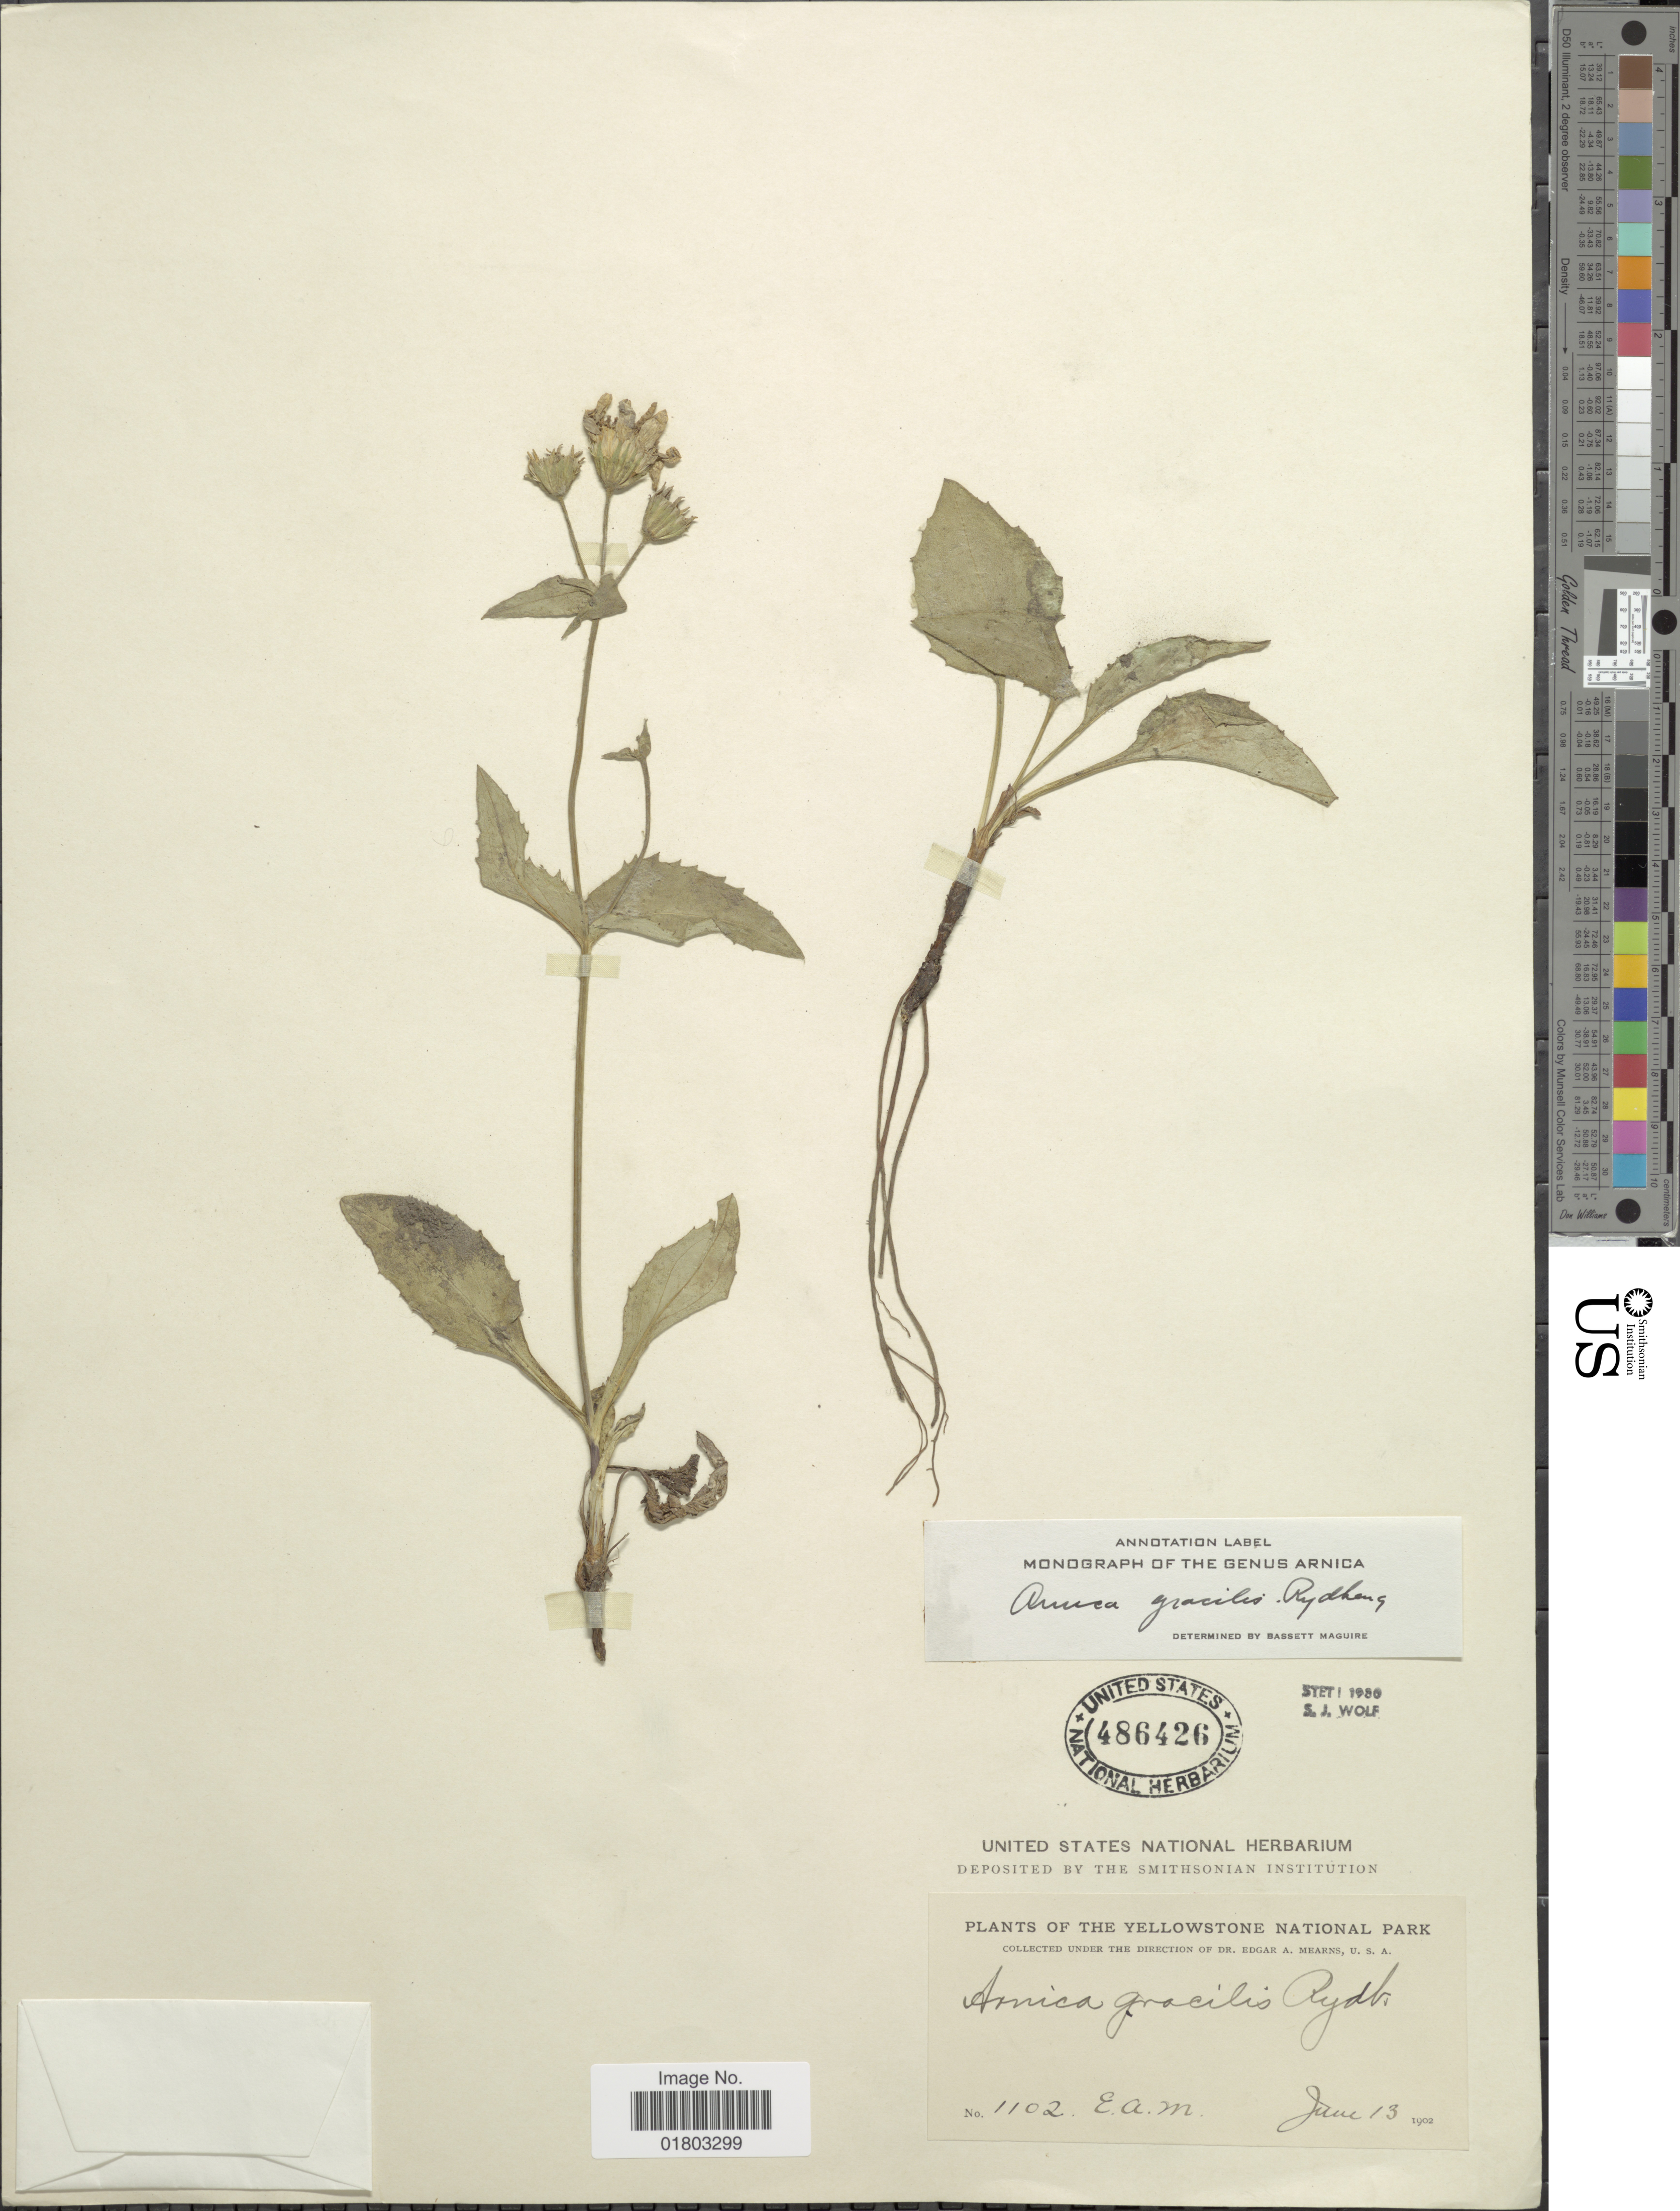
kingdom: Plantae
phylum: Tracheophyta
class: Magnoliopsida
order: Asterales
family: Asteraceae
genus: Arnica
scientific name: Arnica gracilis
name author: Rydb.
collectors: E. A. Mearns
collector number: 1102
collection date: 1902-06-13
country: United States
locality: The Yellowstone National Park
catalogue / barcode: US 486426